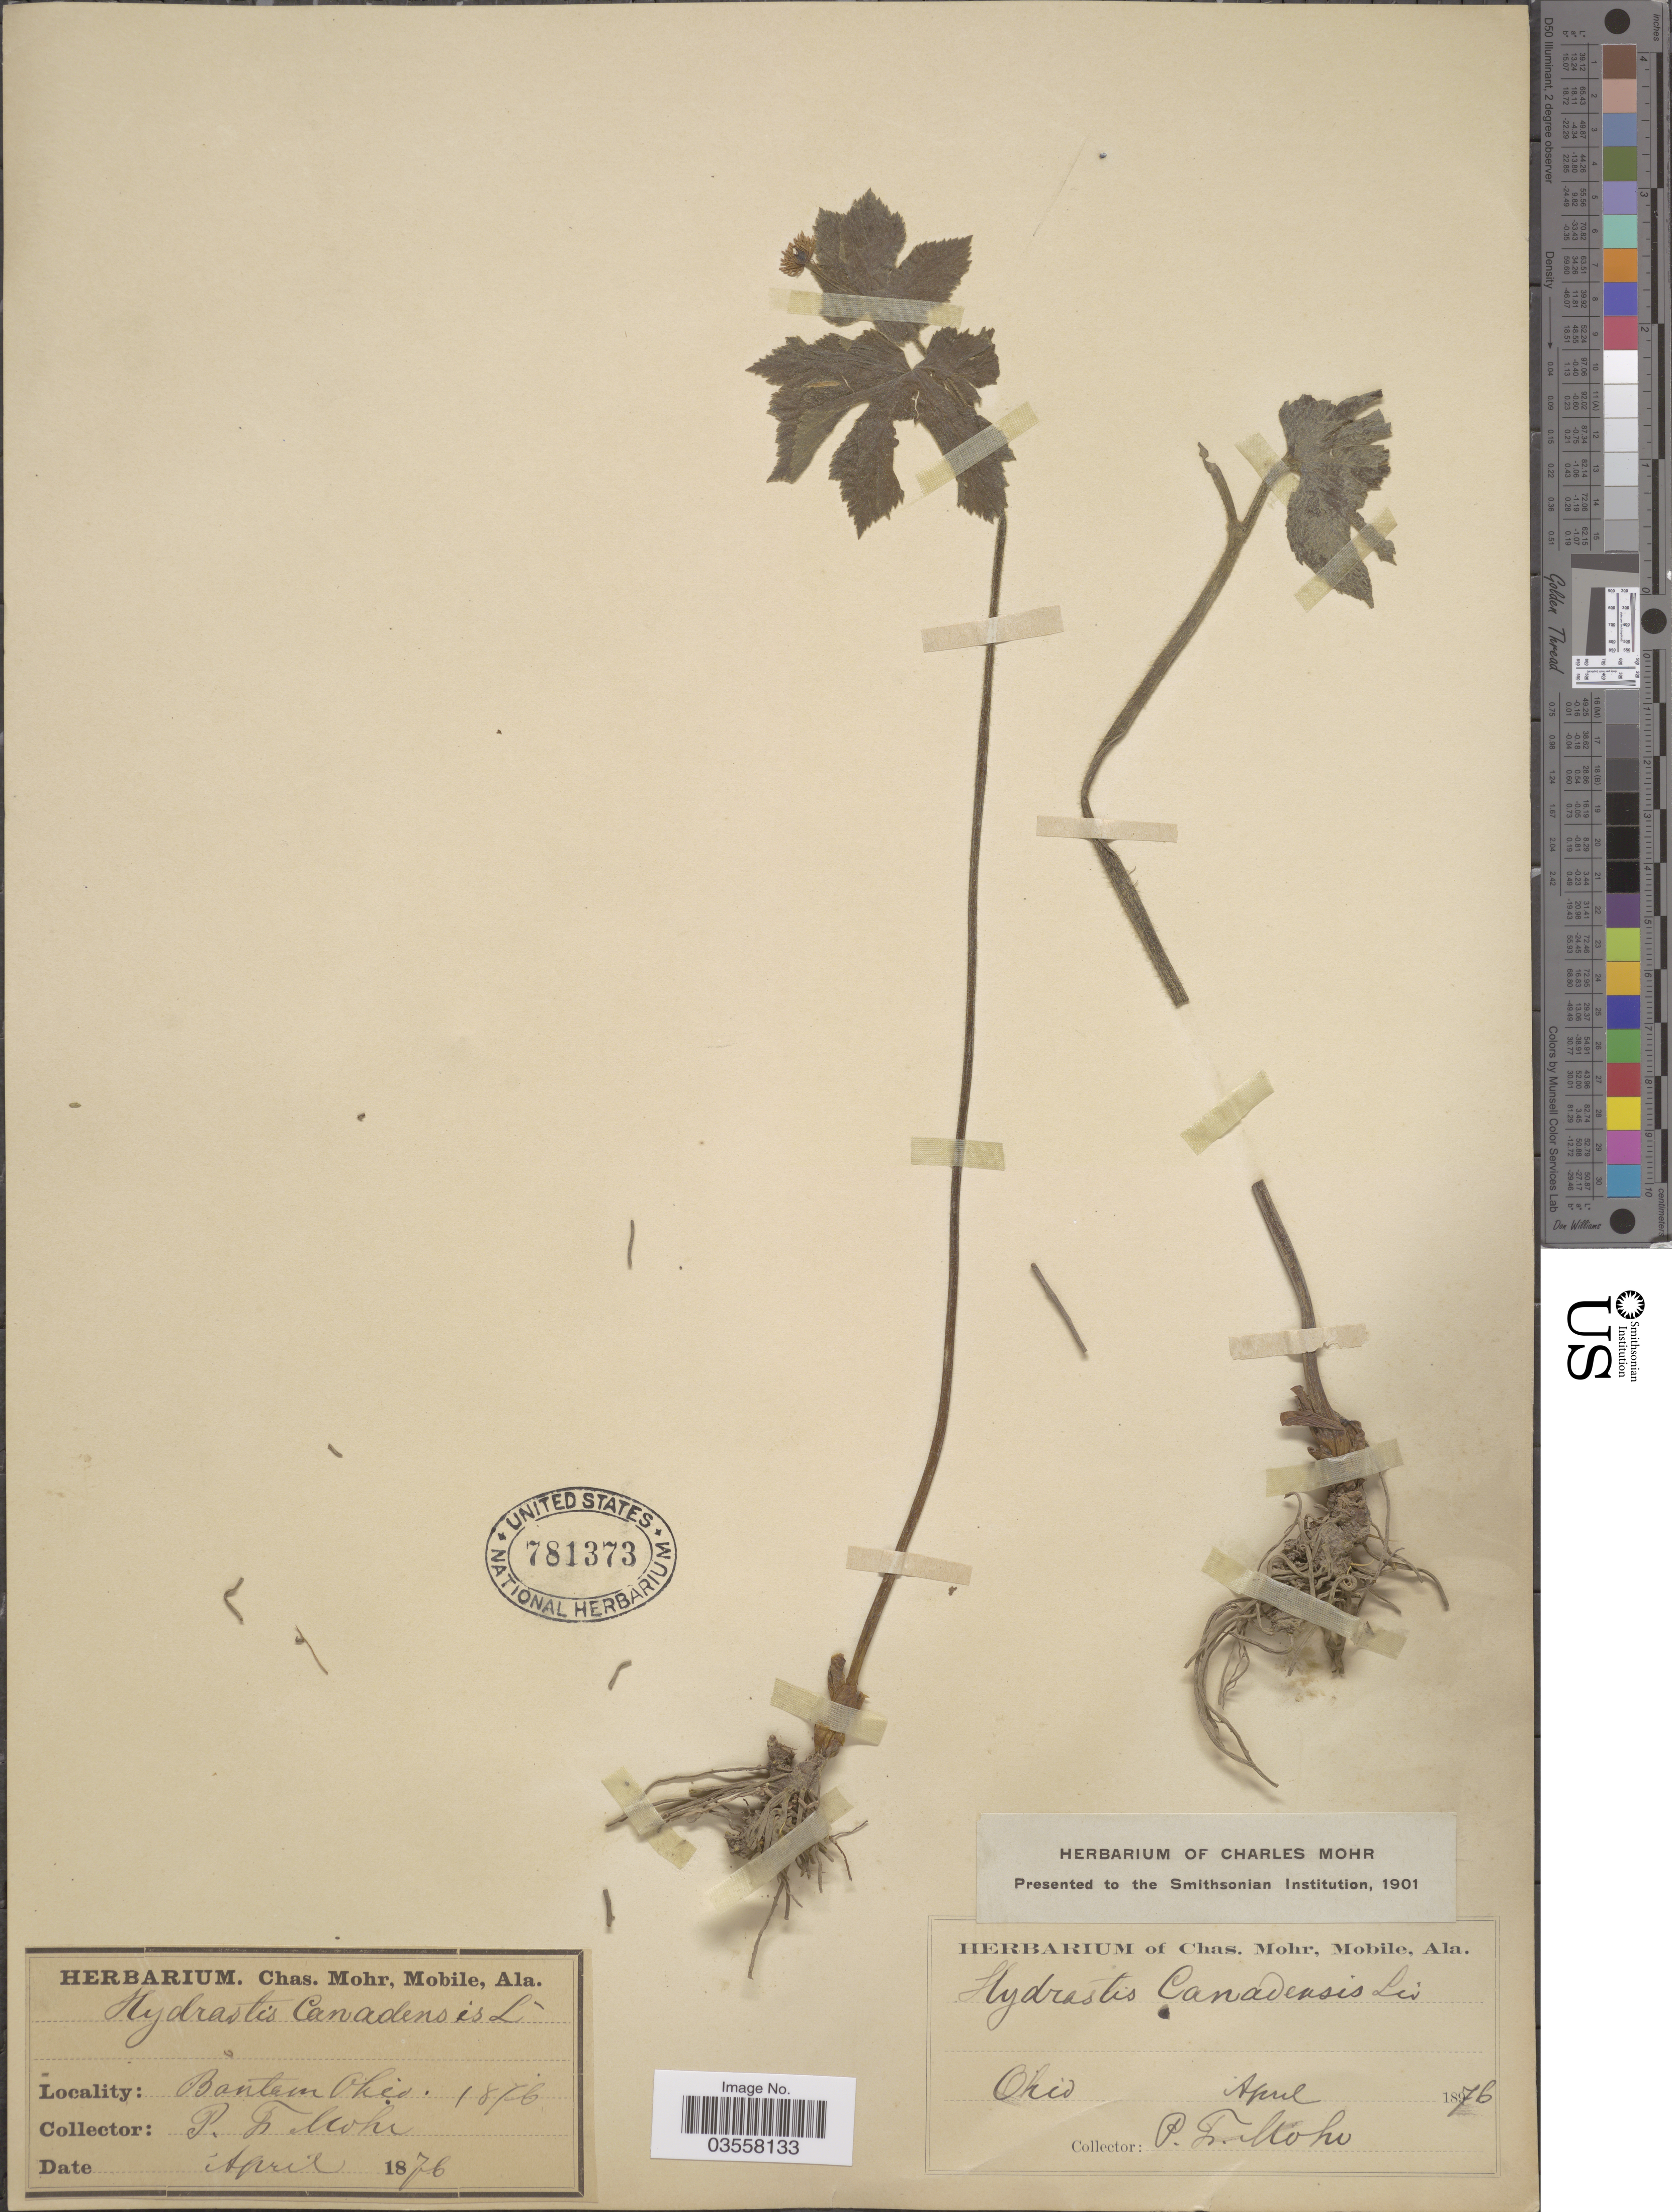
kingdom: Plantae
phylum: Tracheophyta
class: Magnoliopsida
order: Ranunculales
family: Ranunculaceae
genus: Hydrastis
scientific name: Hydrastis canadensis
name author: L.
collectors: P. F. Mohr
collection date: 1876-04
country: United States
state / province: Ohio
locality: Bantam.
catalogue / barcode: US 781373